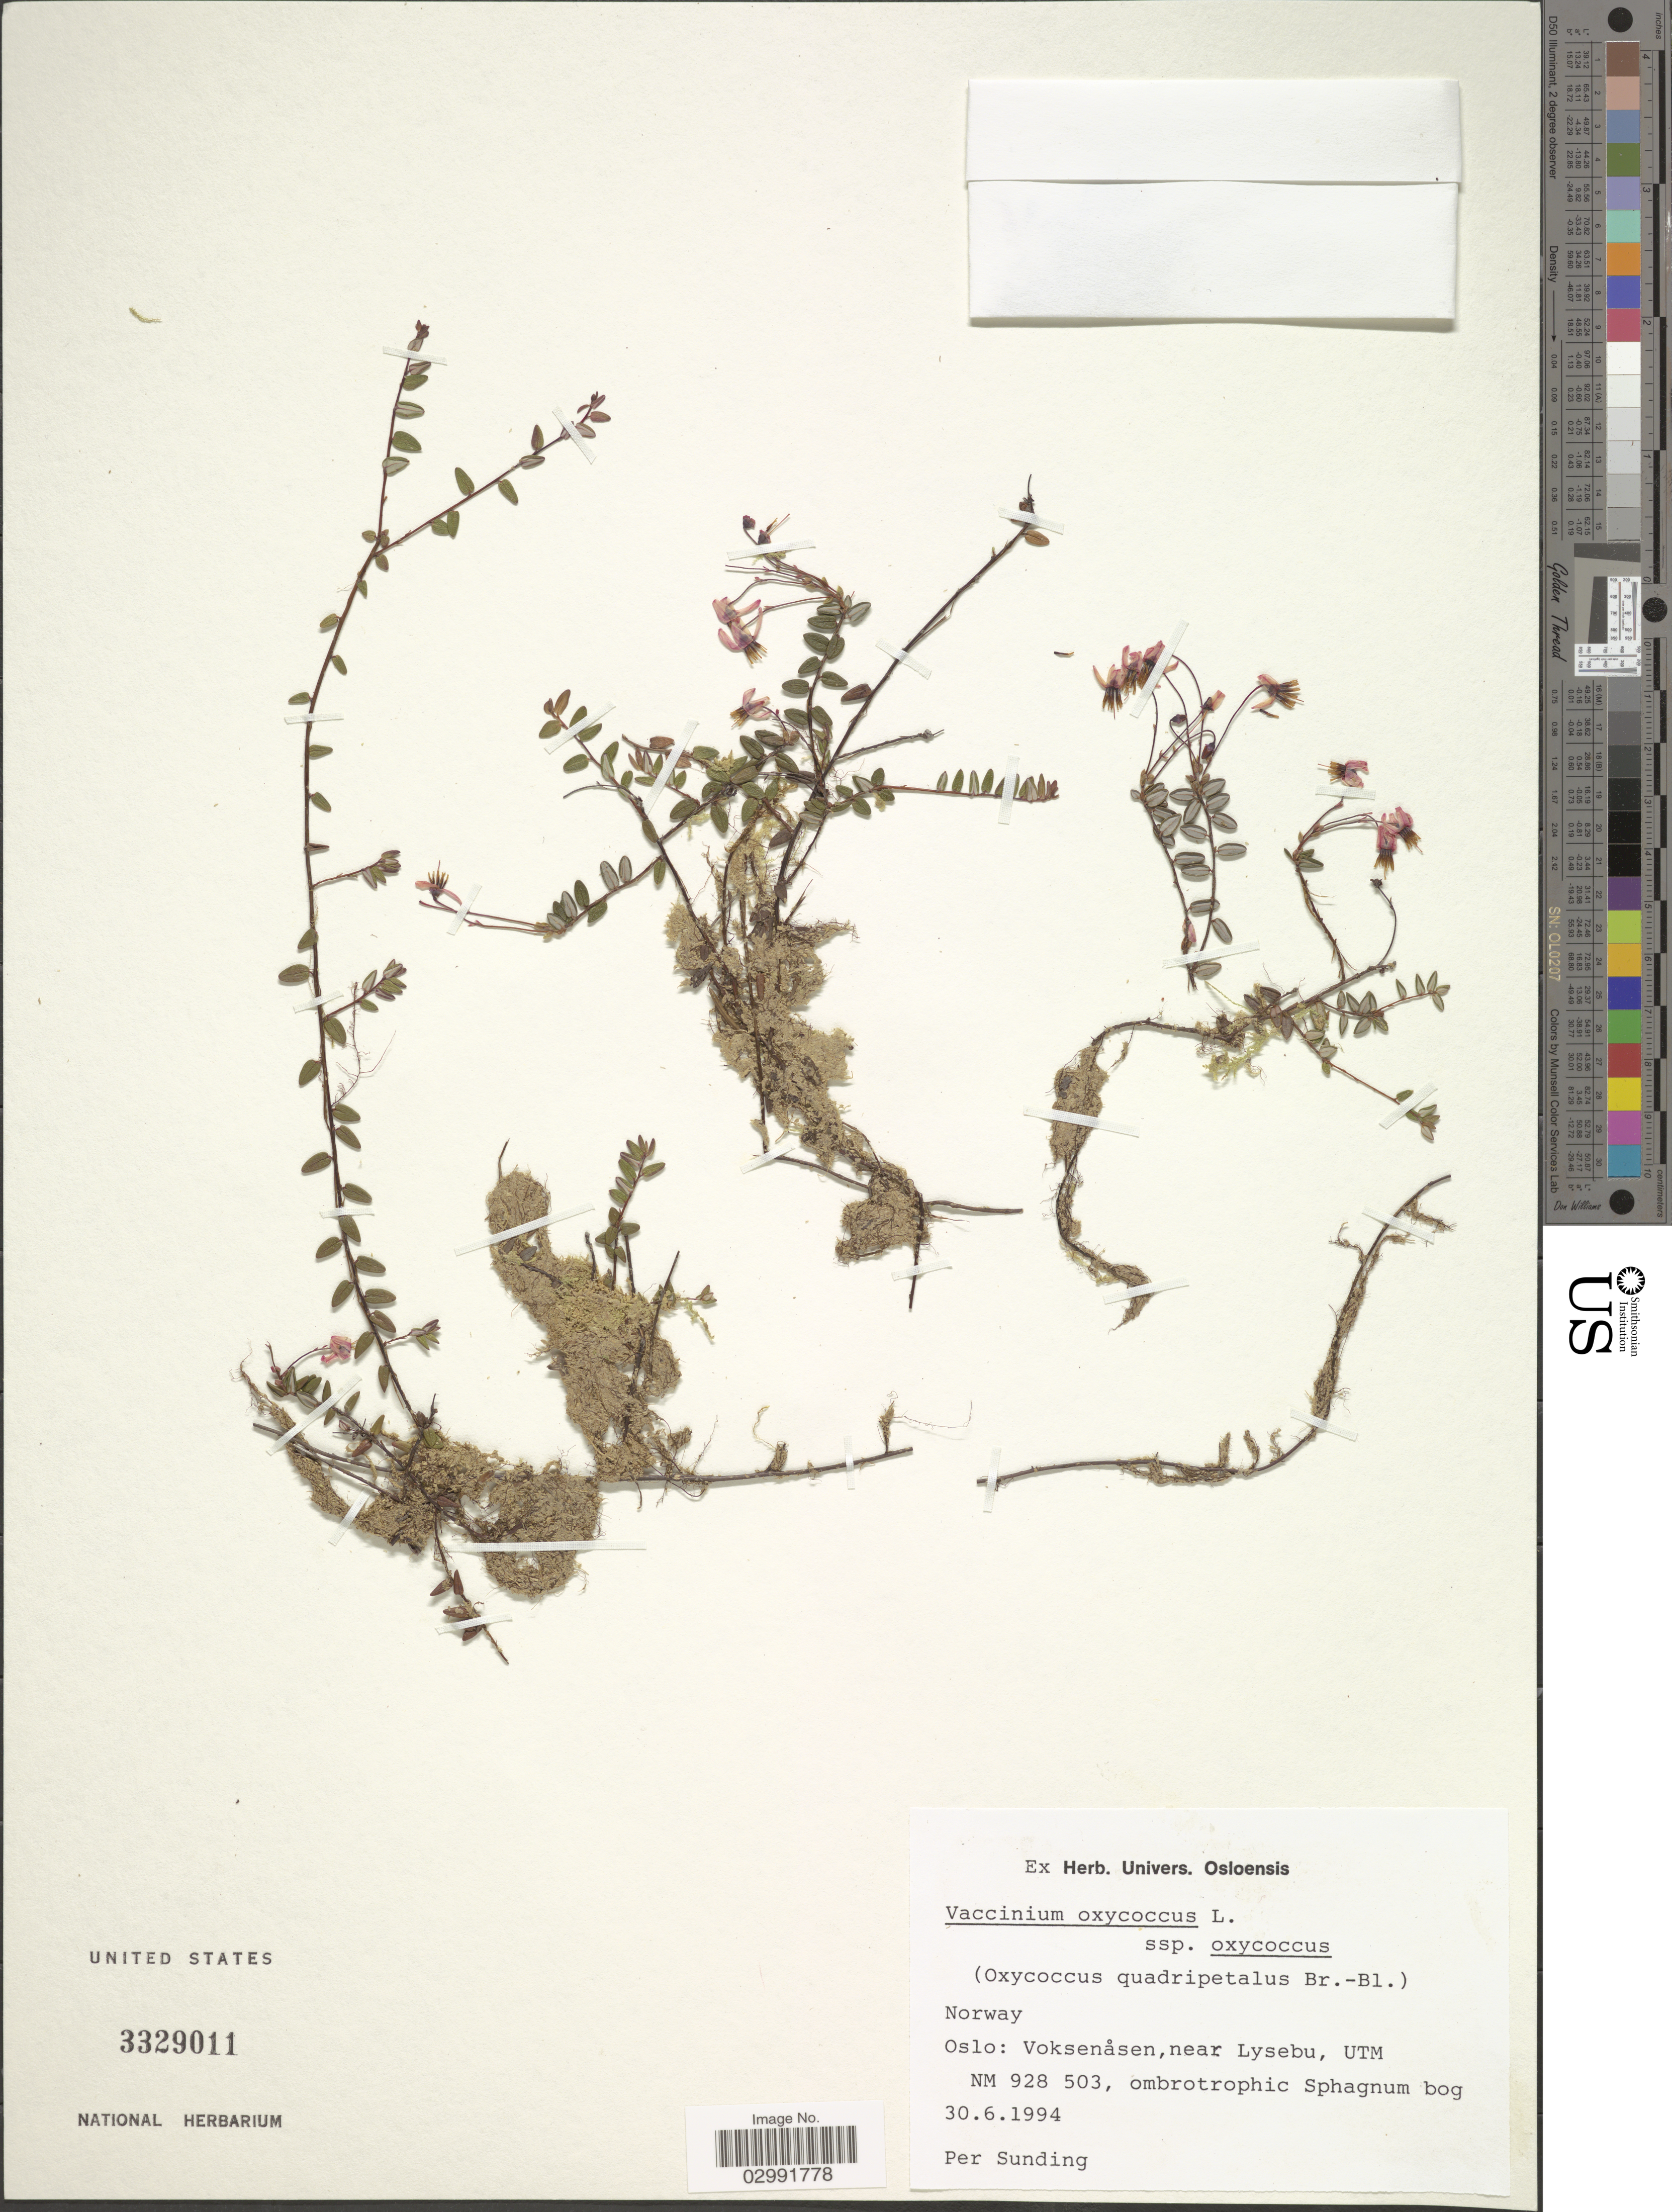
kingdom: Plantae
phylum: Tracheophyta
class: Magnoliopsida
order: Ericales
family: Ericaceae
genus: Vaccinium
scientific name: Vaccinium oxycoccos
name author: L.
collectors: P. O. Sunding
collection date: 1994-06-30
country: Norway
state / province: Oslo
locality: Voksenåsen, near Lysebu, UTM NM 928 503, ombrotorophic Sphagnum bog.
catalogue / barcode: US 3329011